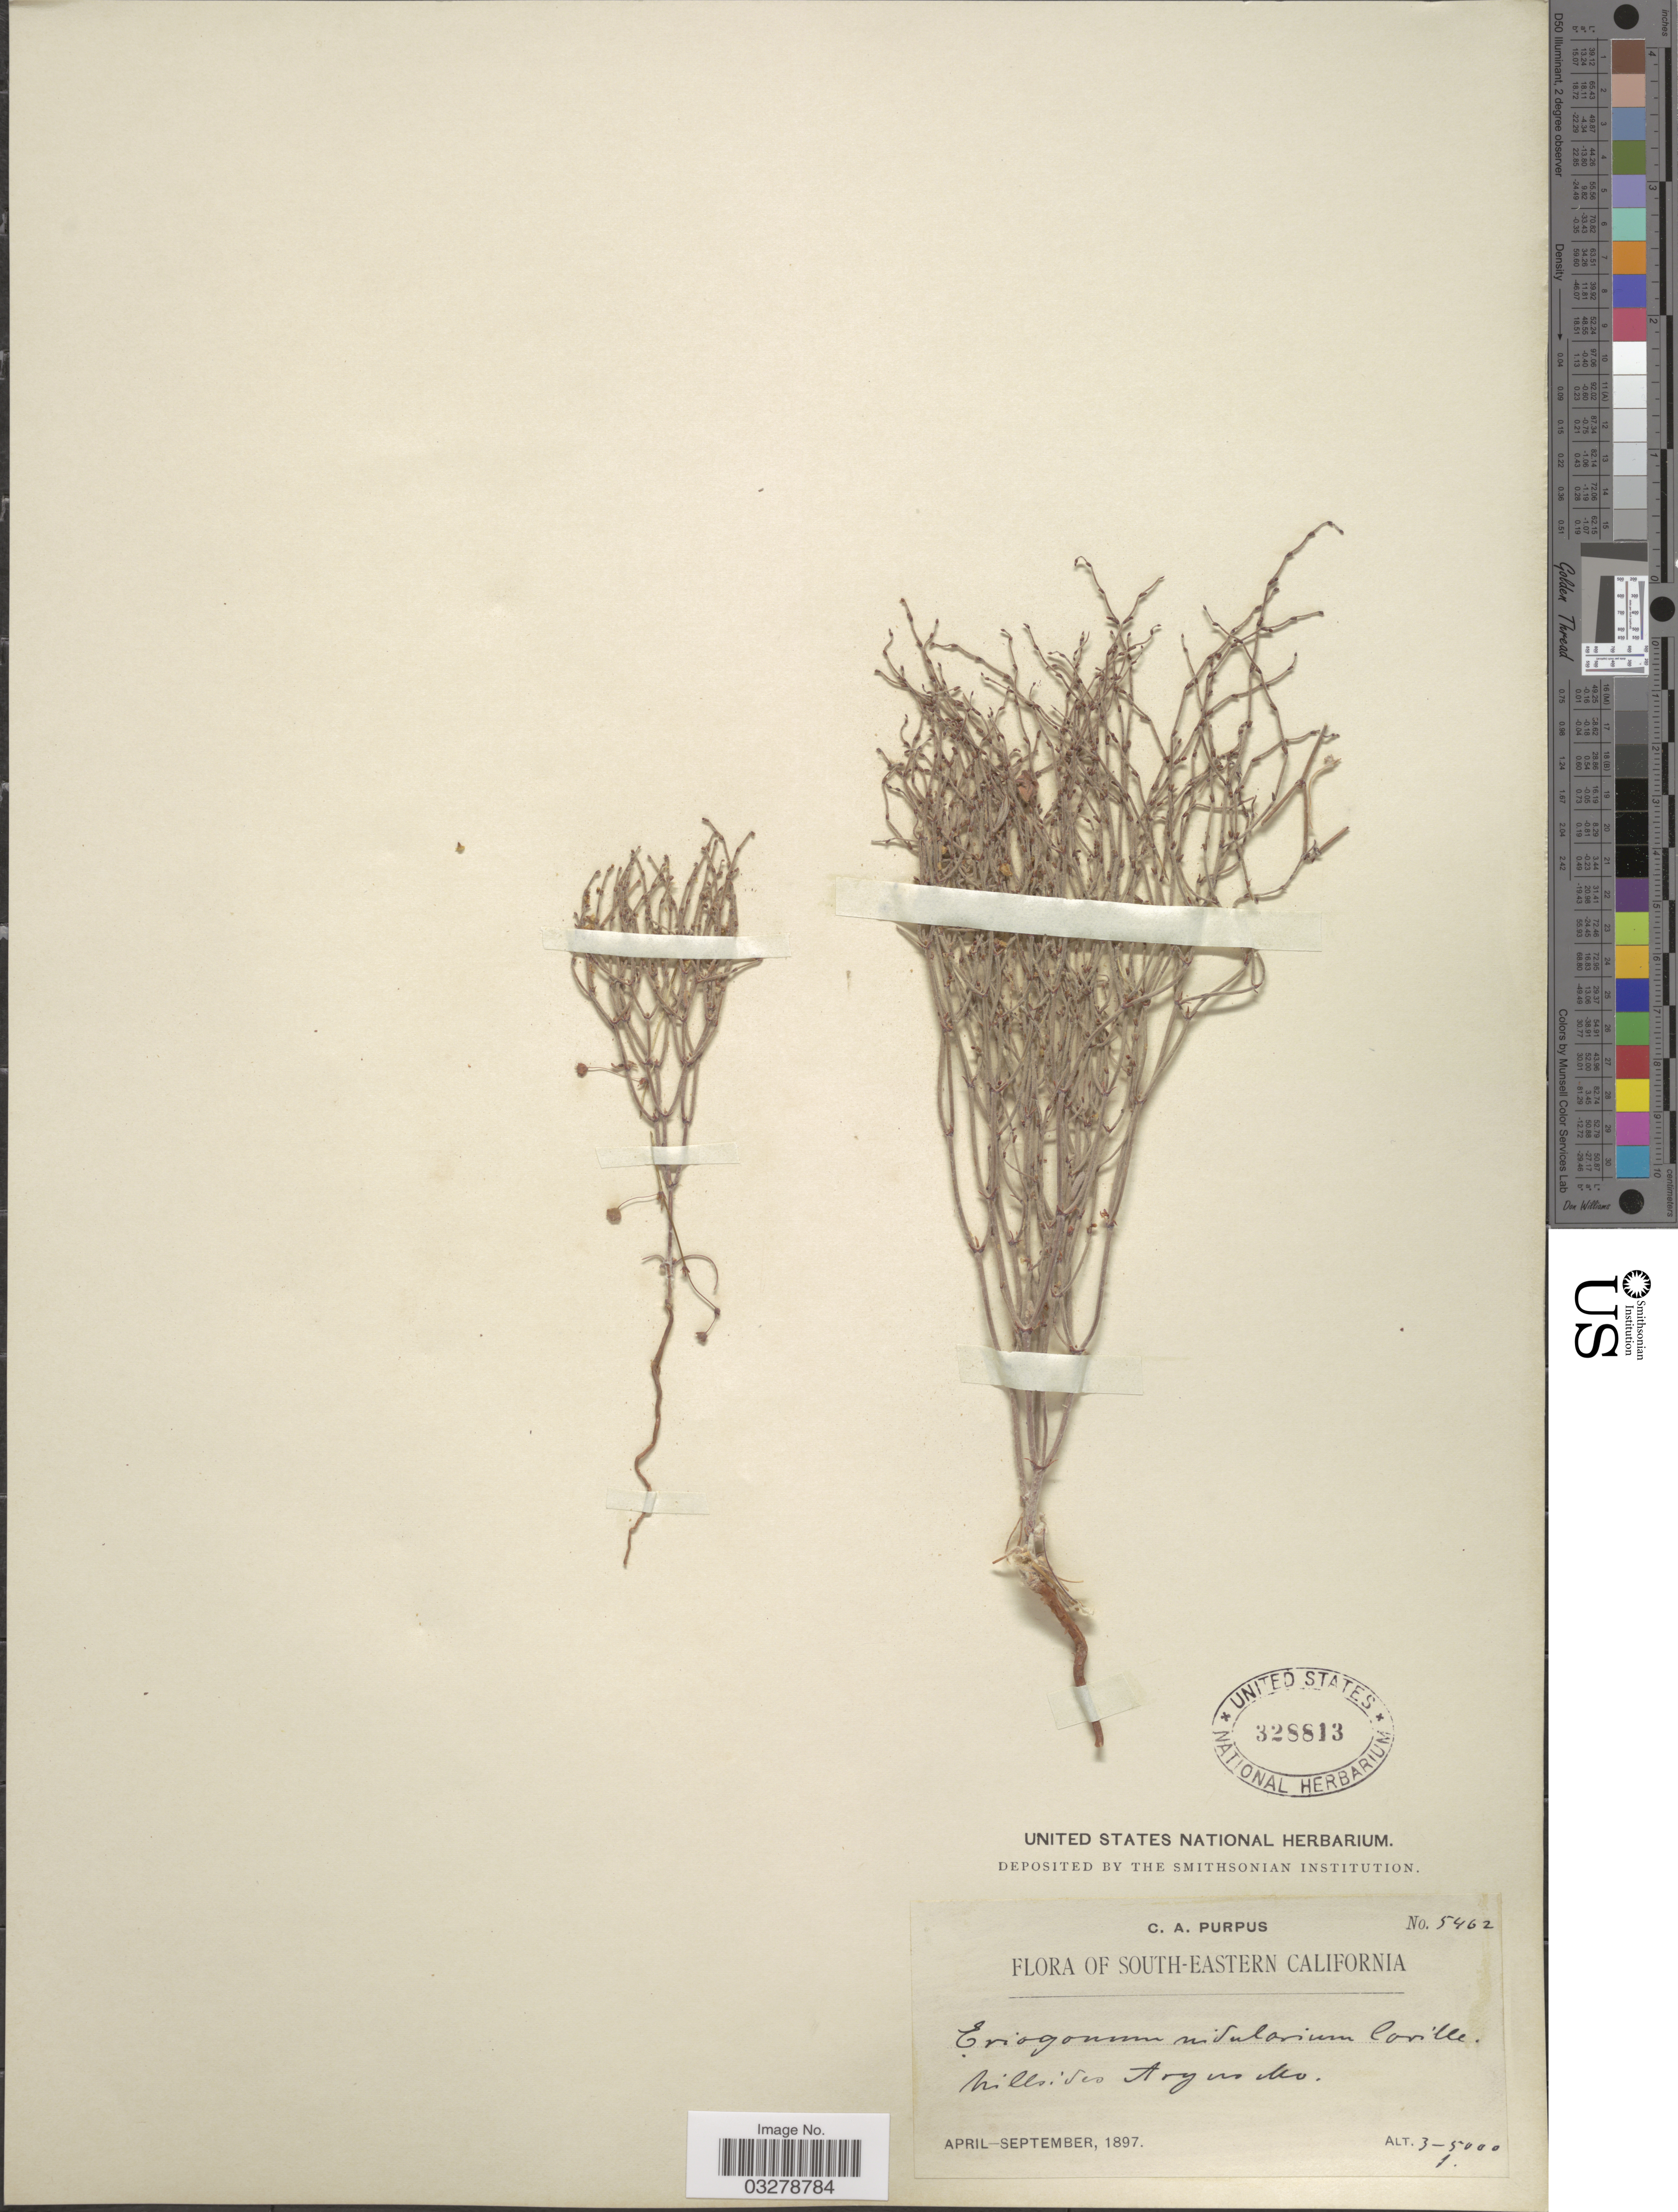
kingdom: Plantae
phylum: Tracheophyta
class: Magnoliopsida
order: Caryophyllales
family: Polygonaceae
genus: Eriogonum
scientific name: Eriogonum nidularium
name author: Coville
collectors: C. A. Purpus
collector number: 5462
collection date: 1897-04/1897-09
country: United States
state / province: California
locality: South-Eastern California. Hillsides Argus Mo.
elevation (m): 914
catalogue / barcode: US 328813